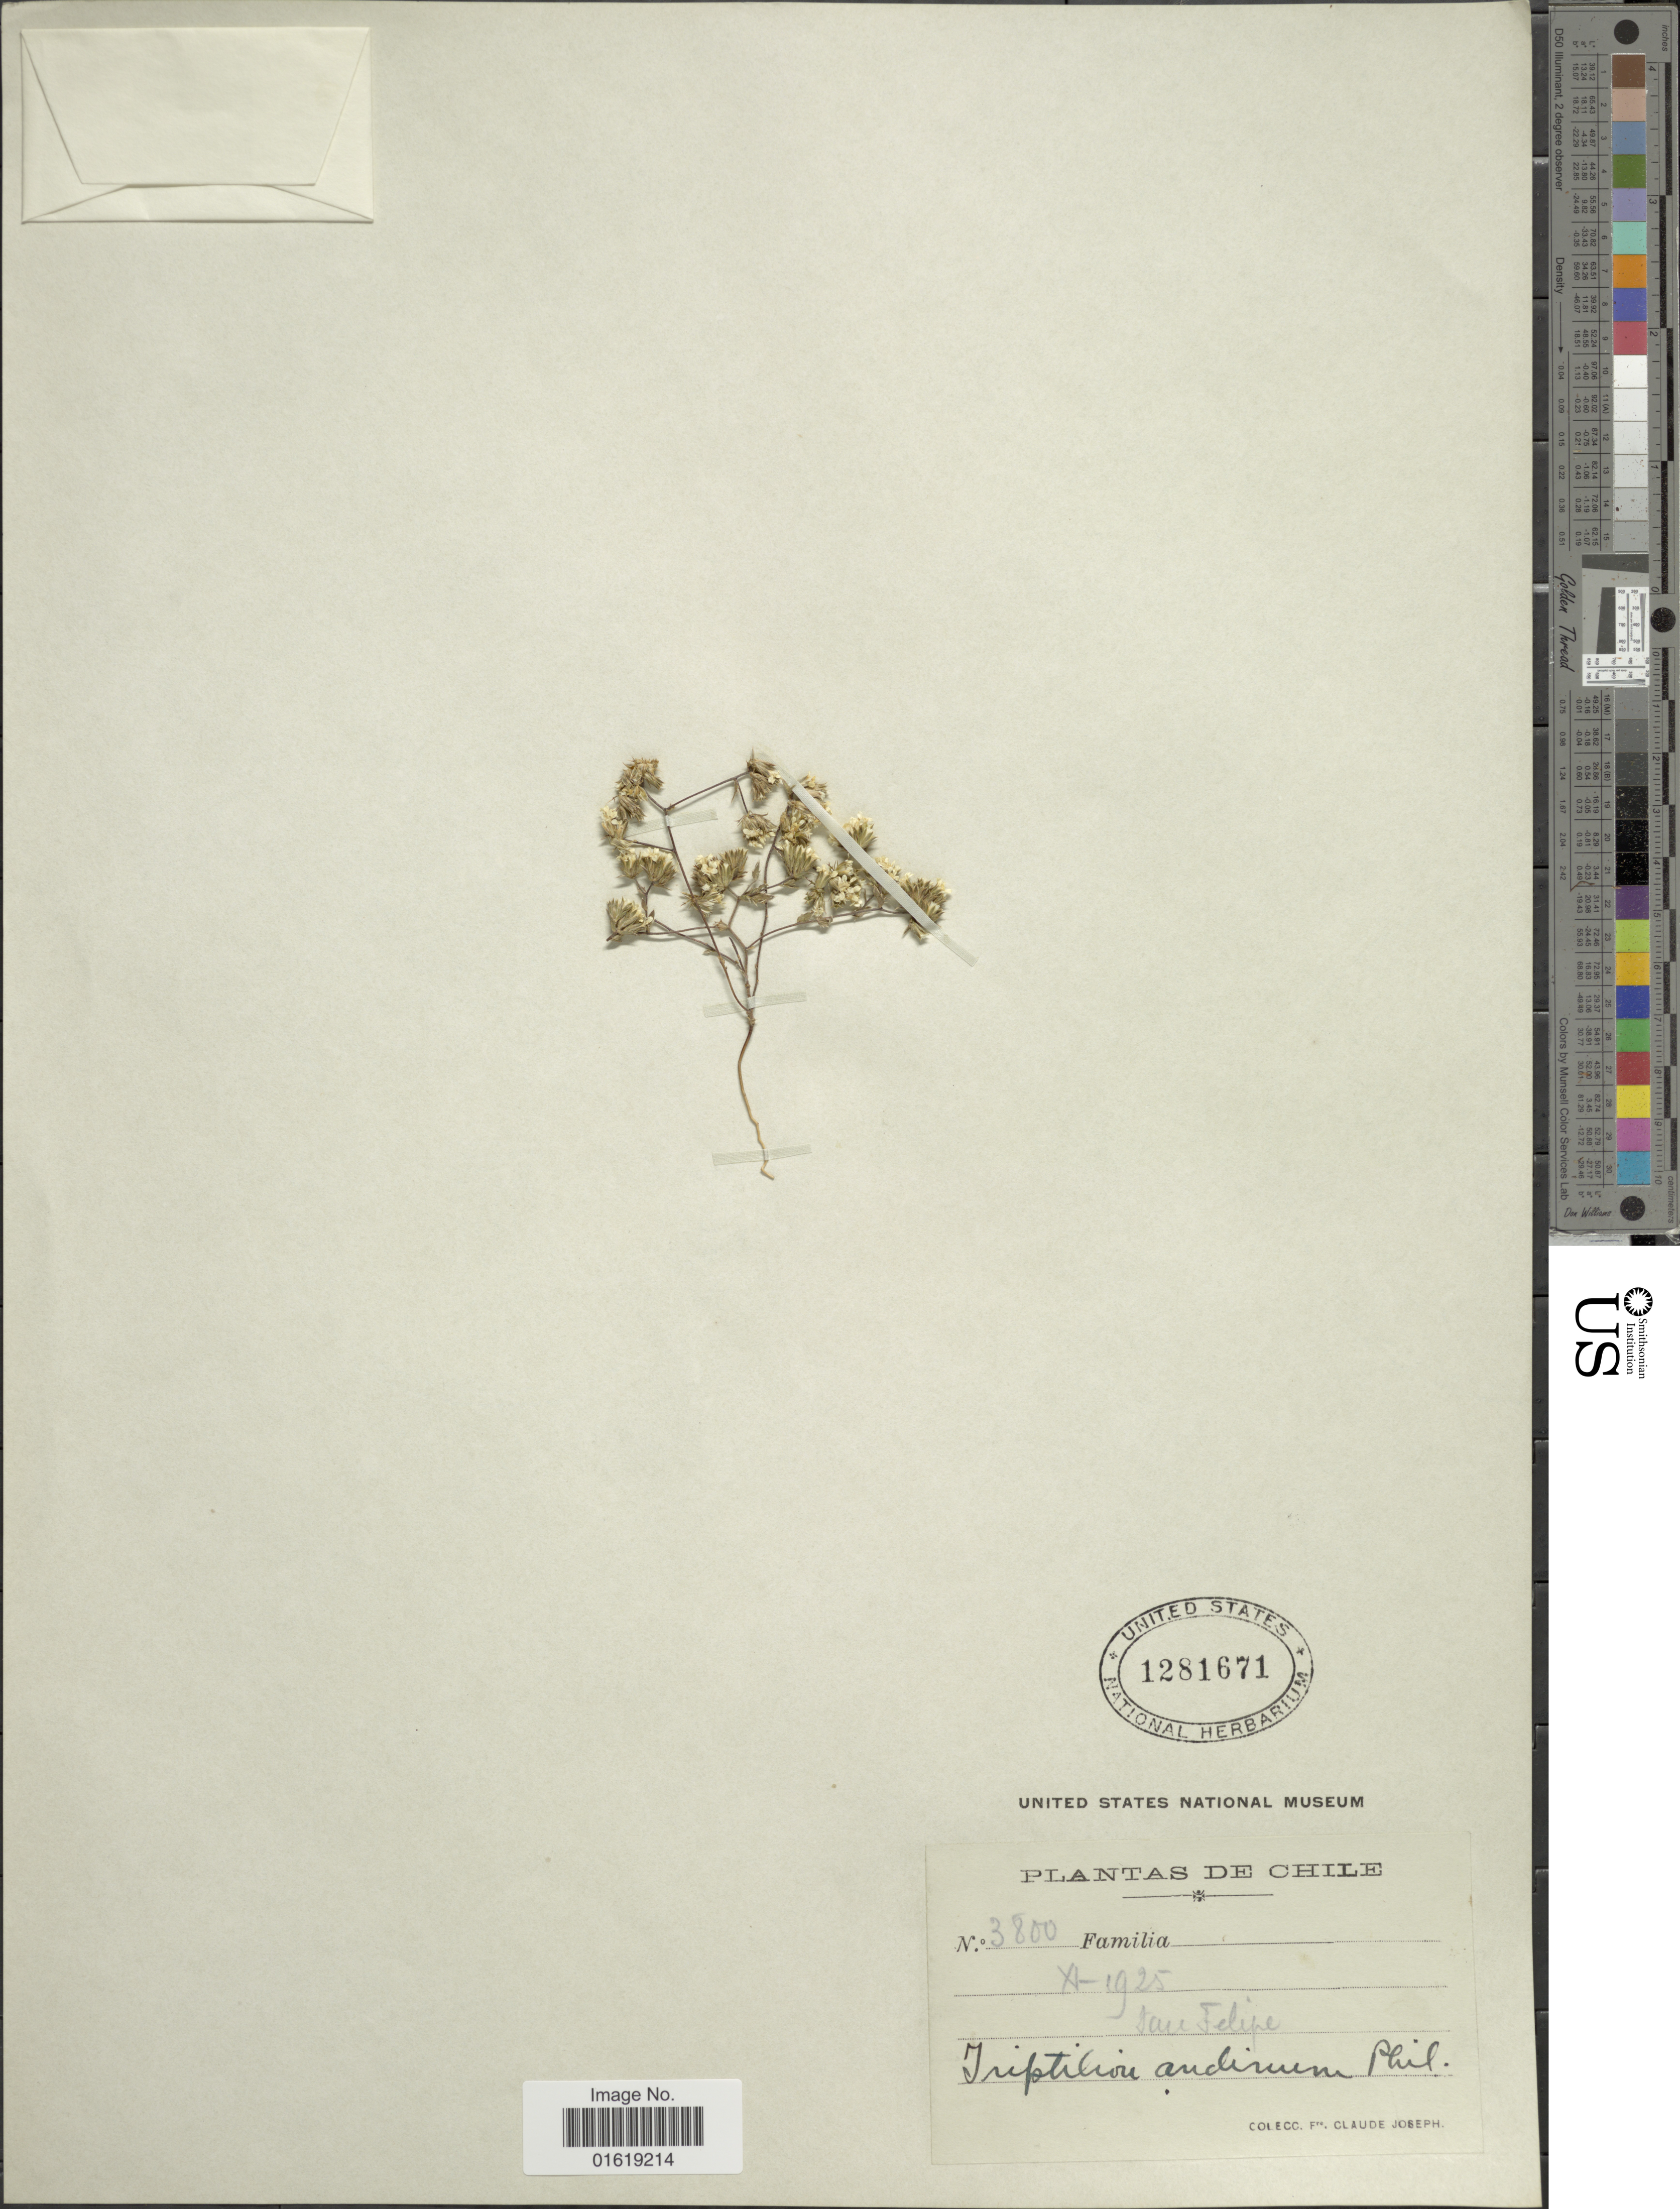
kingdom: Plantae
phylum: Tracheophyta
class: Magnoliopsida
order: Asterales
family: Asteraceae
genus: Triptilion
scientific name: Triptilion capillatum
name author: (D. Don) Hook. & Arn.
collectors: Bro. Claude-Joseph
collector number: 3800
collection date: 1925-11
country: Chile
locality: San Felipe.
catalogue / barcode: US 1281671